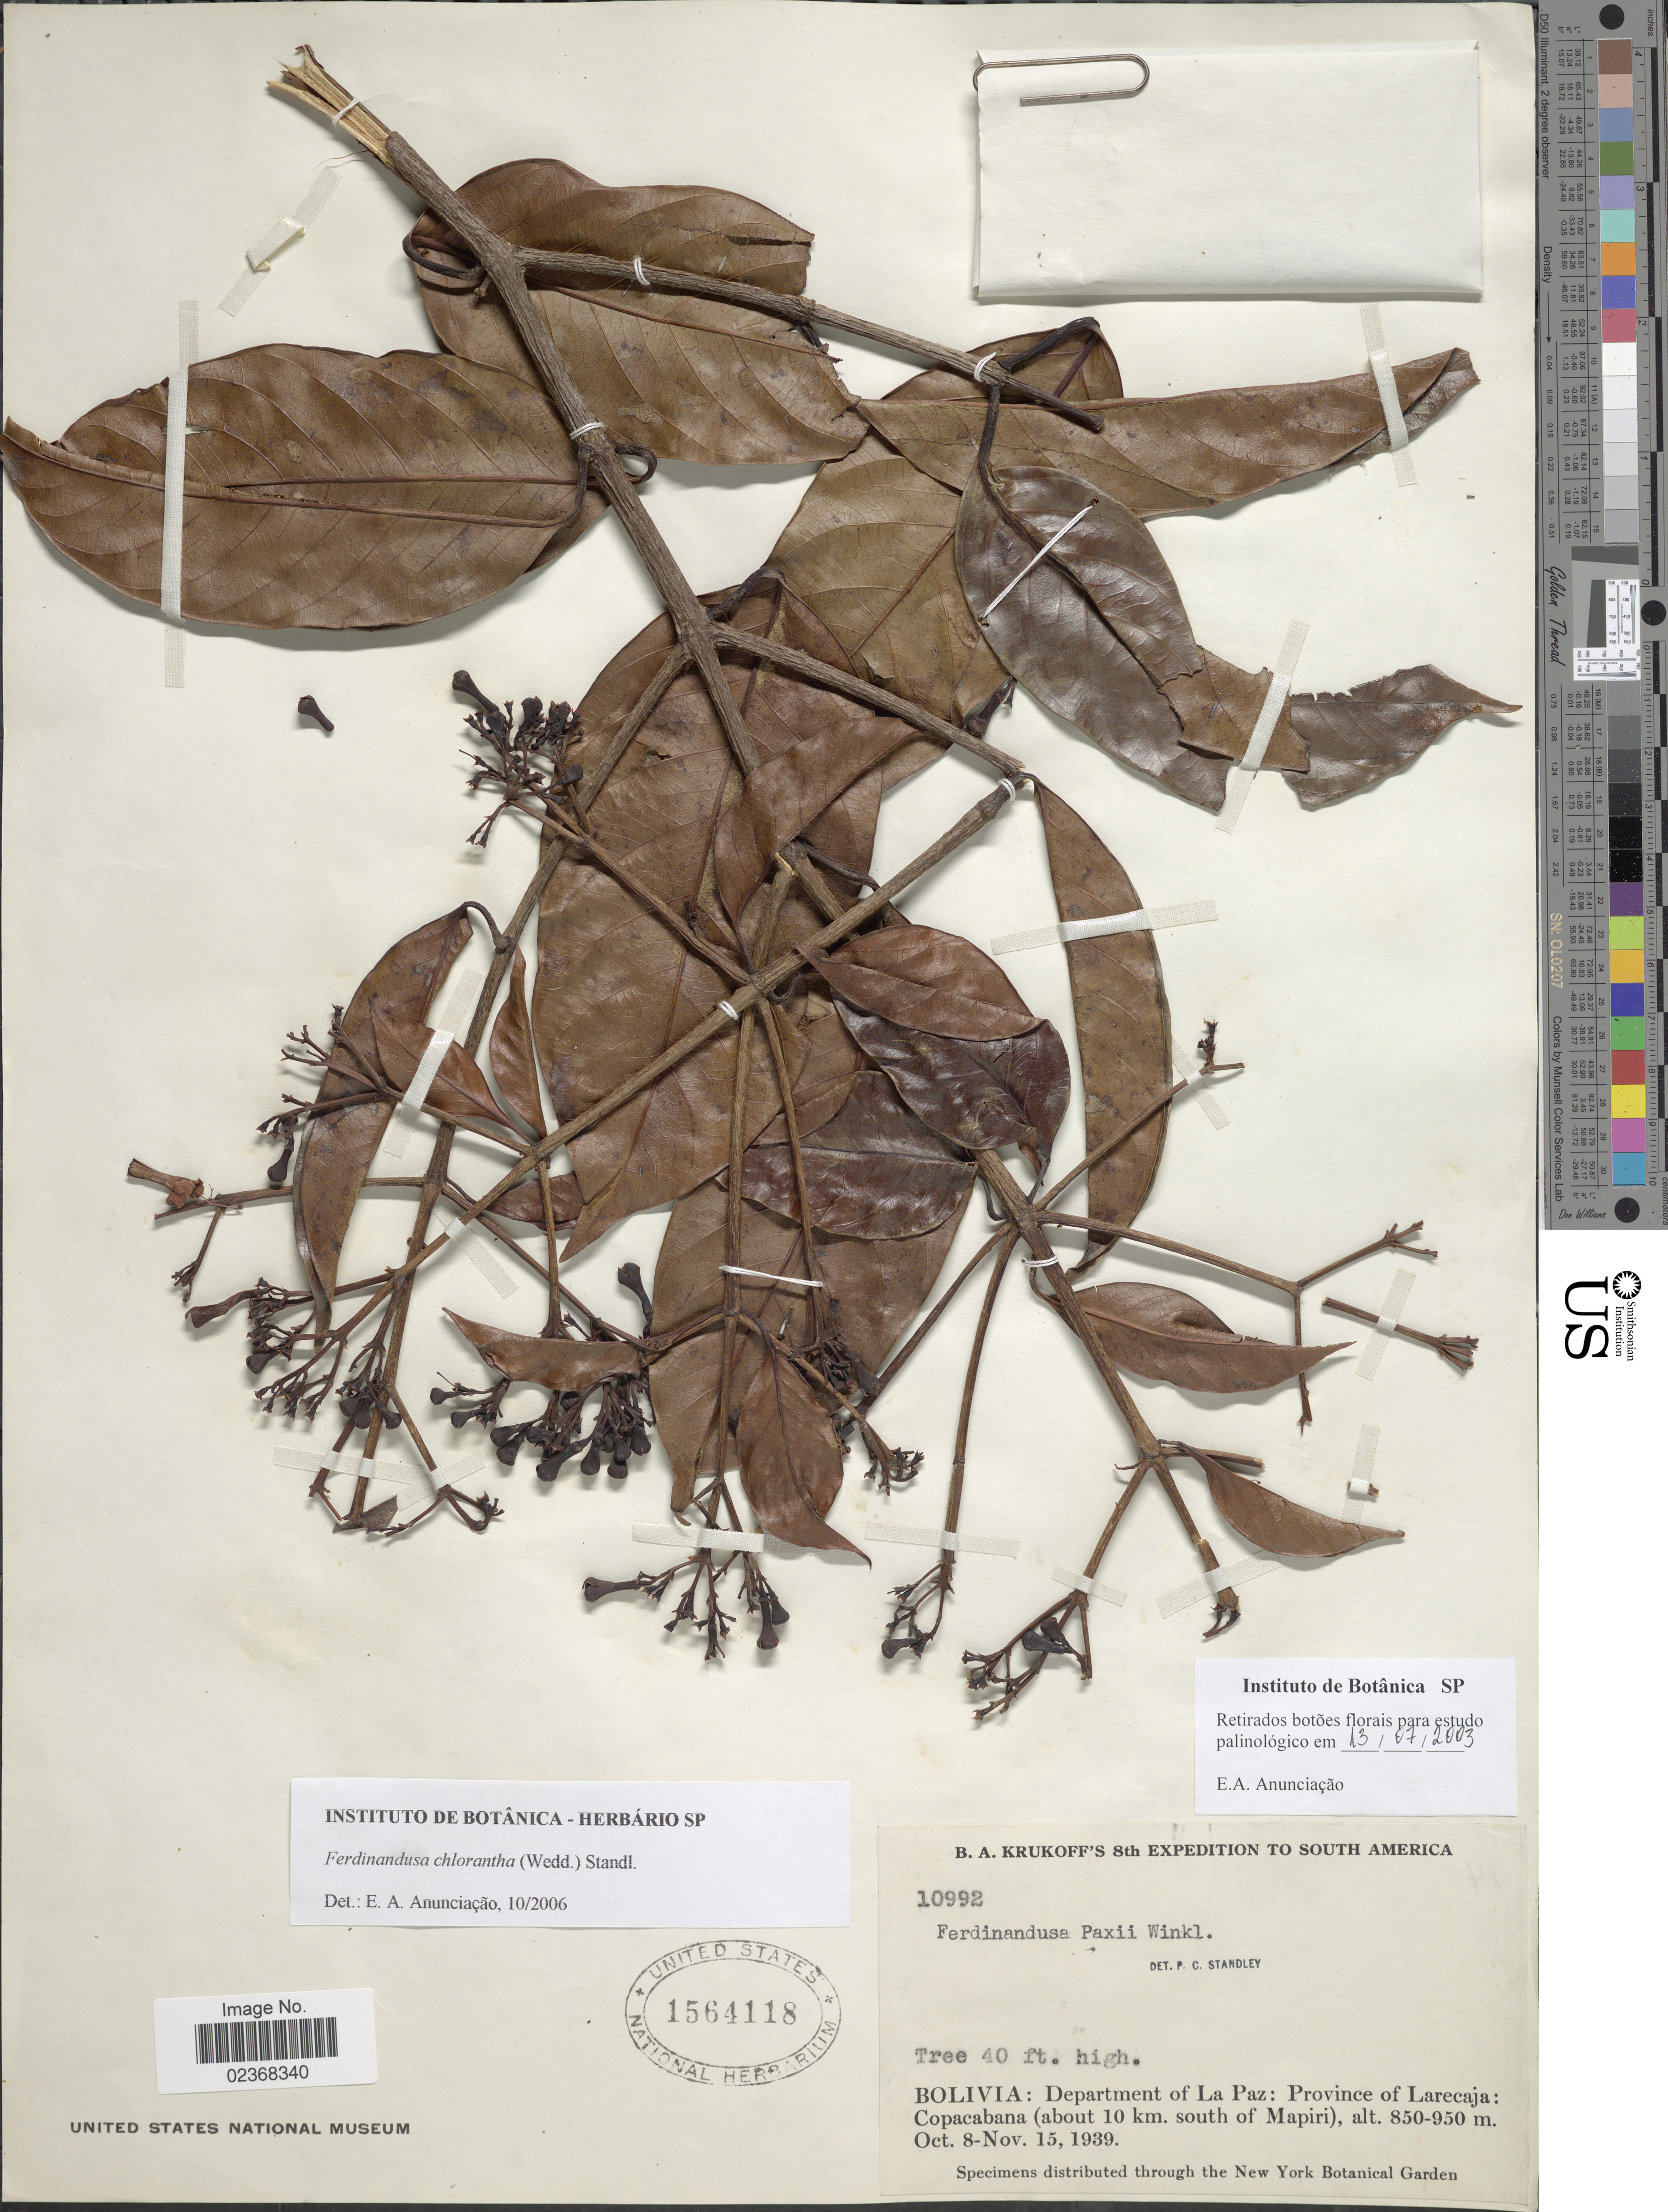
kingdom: Plantae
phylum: Tracheophyta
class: Magnoliopsida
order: Gentianales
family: Rubiaceae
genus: Ferdinandusa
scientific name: Ferdinandusa chlorantha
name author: (Wedd.) Standl.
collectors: B. A. Krukoff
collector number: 10992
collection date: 1939-10-18/1939-11-15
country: Bolivia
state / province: La Paz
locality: Bolivia: Department of La Paz: Province of Larecaja: Copacabana (about 10 km. south of Mapiri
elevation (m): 850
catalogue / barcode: US 1564118